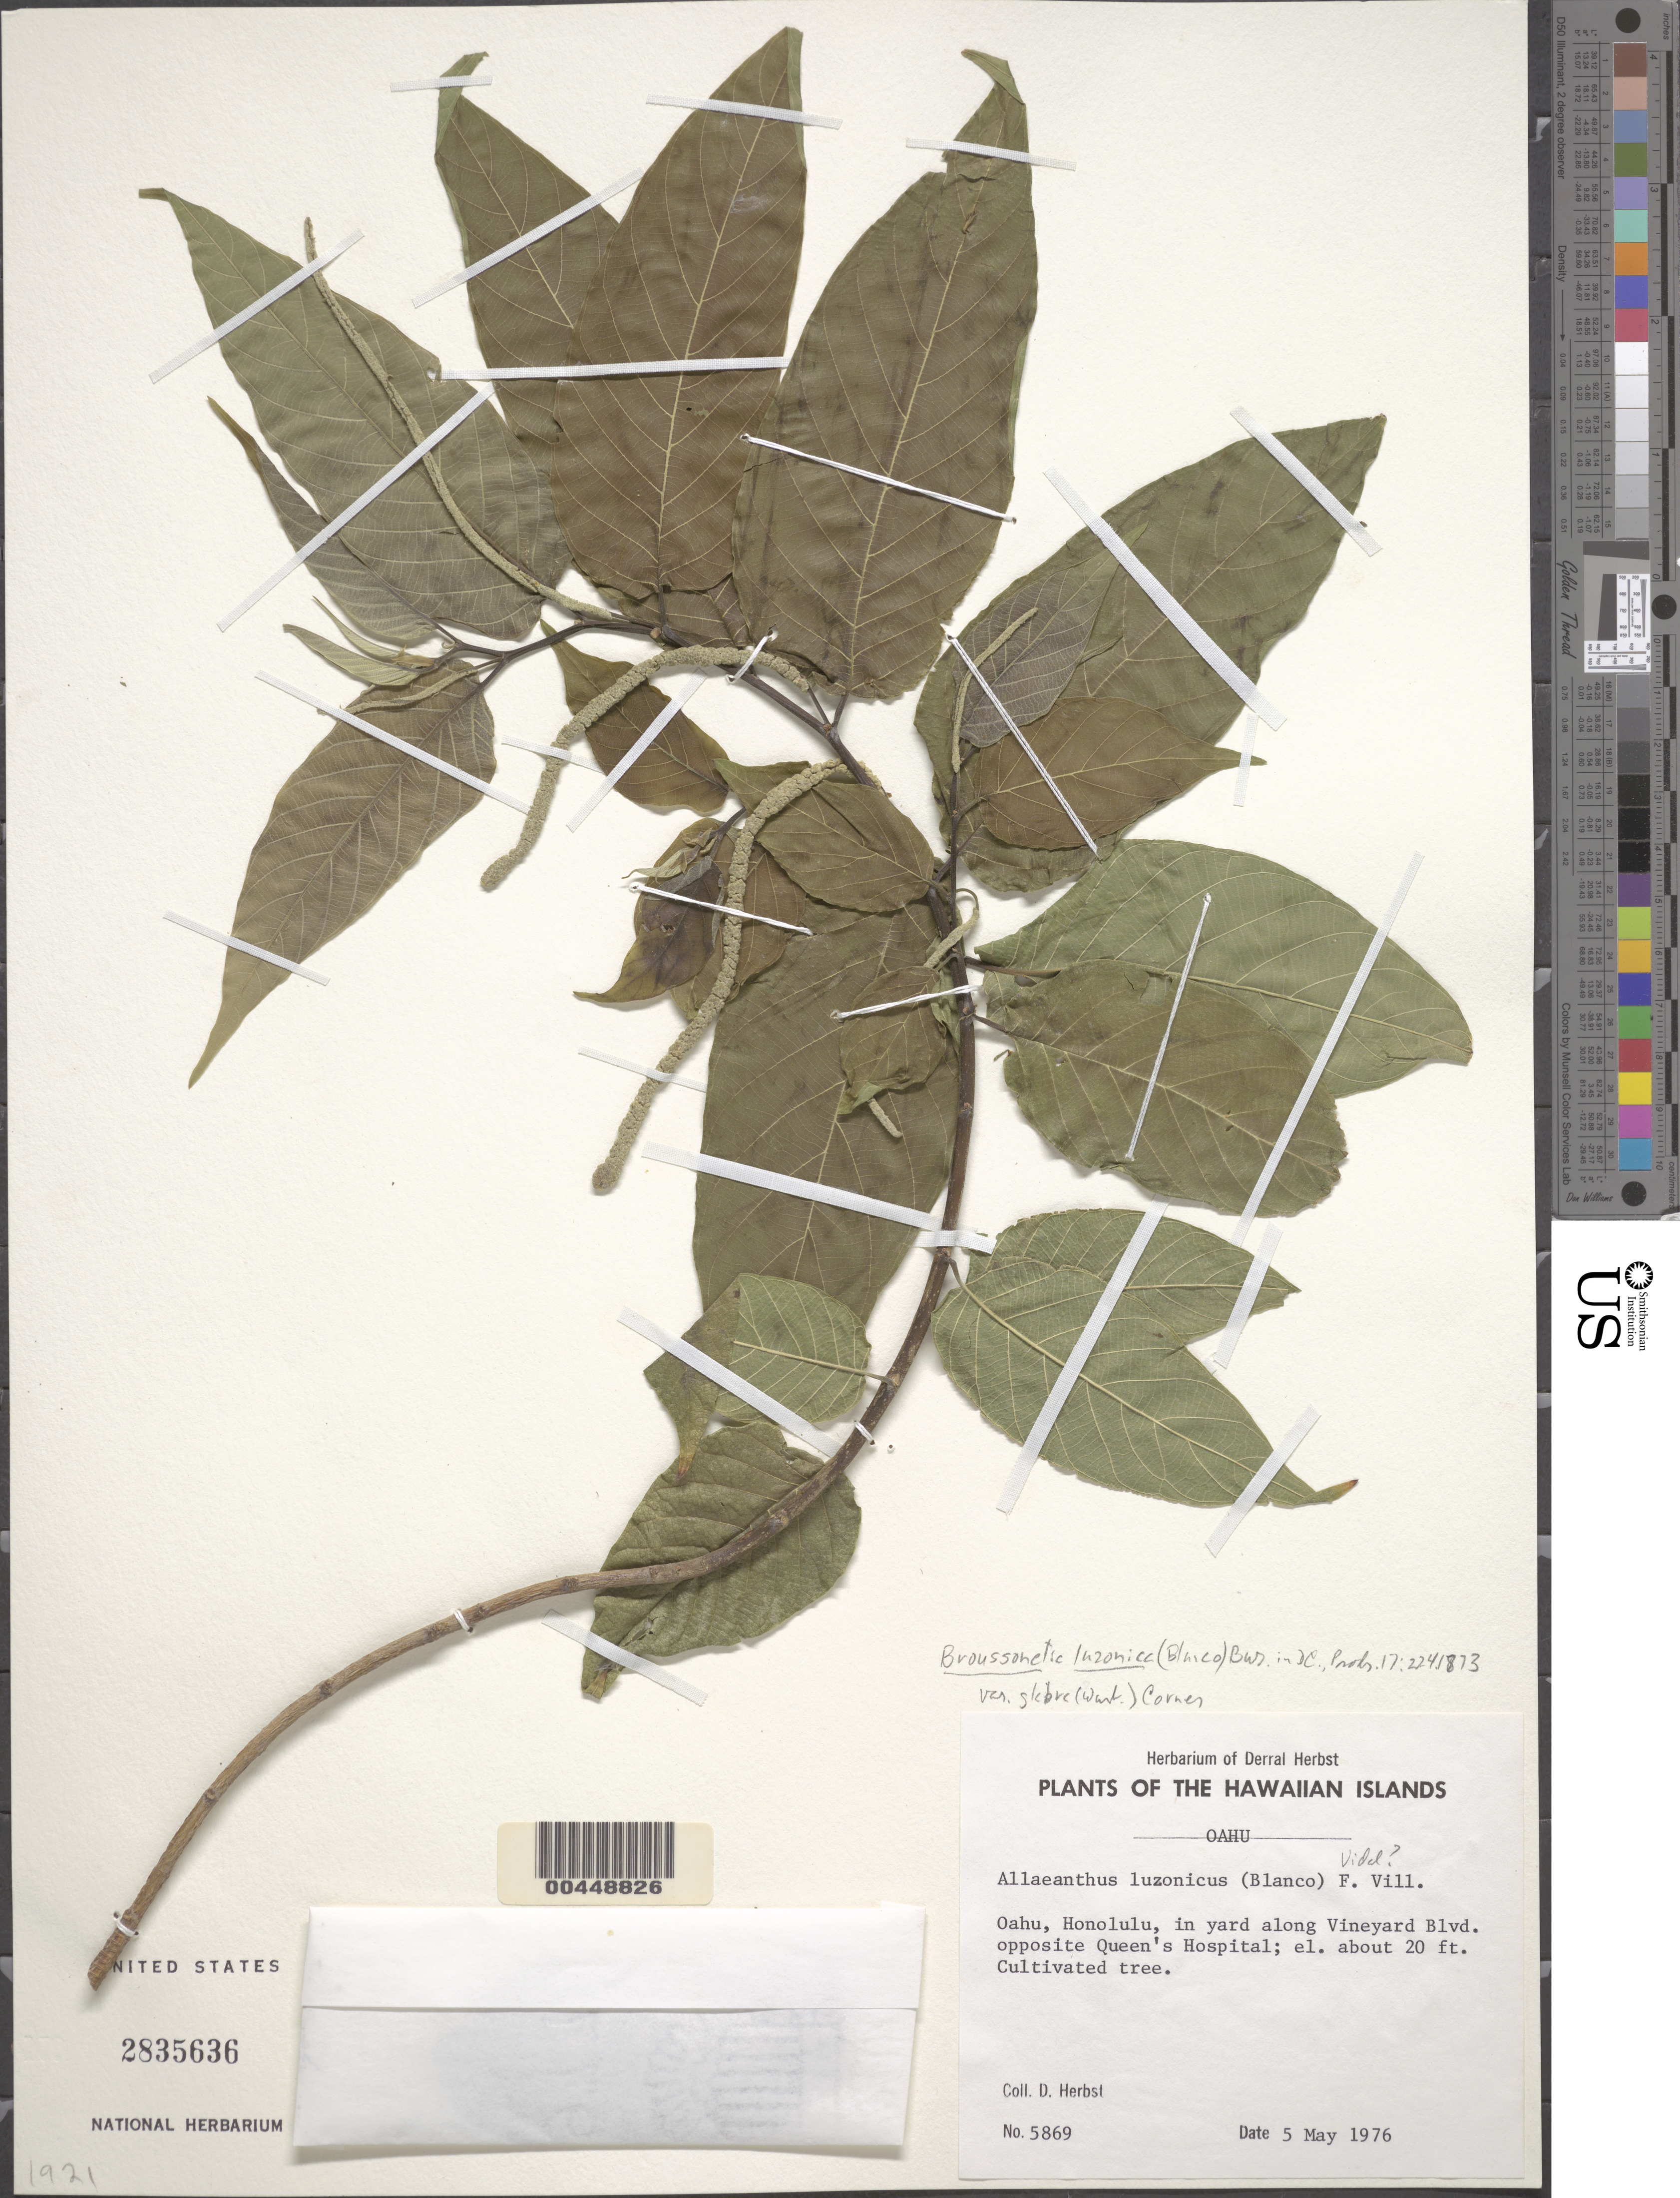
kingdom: Plantae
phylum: Tracheophyta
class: Magnoliopsida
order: Rosales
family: Moraceae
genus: Allaeanthus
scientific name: Allaeanthus luzonicus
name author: Fern.-Vill.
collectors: D. R. Herbst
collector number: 5869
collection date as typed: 5 May 1976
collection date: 1976-05-05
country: United States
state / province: Hawaii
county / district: Honolulu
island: Oahu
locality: Honolulu, in yard along Vineyard Blvd. opposite Queen's Hospital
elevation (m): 6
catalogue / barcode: US 2835636